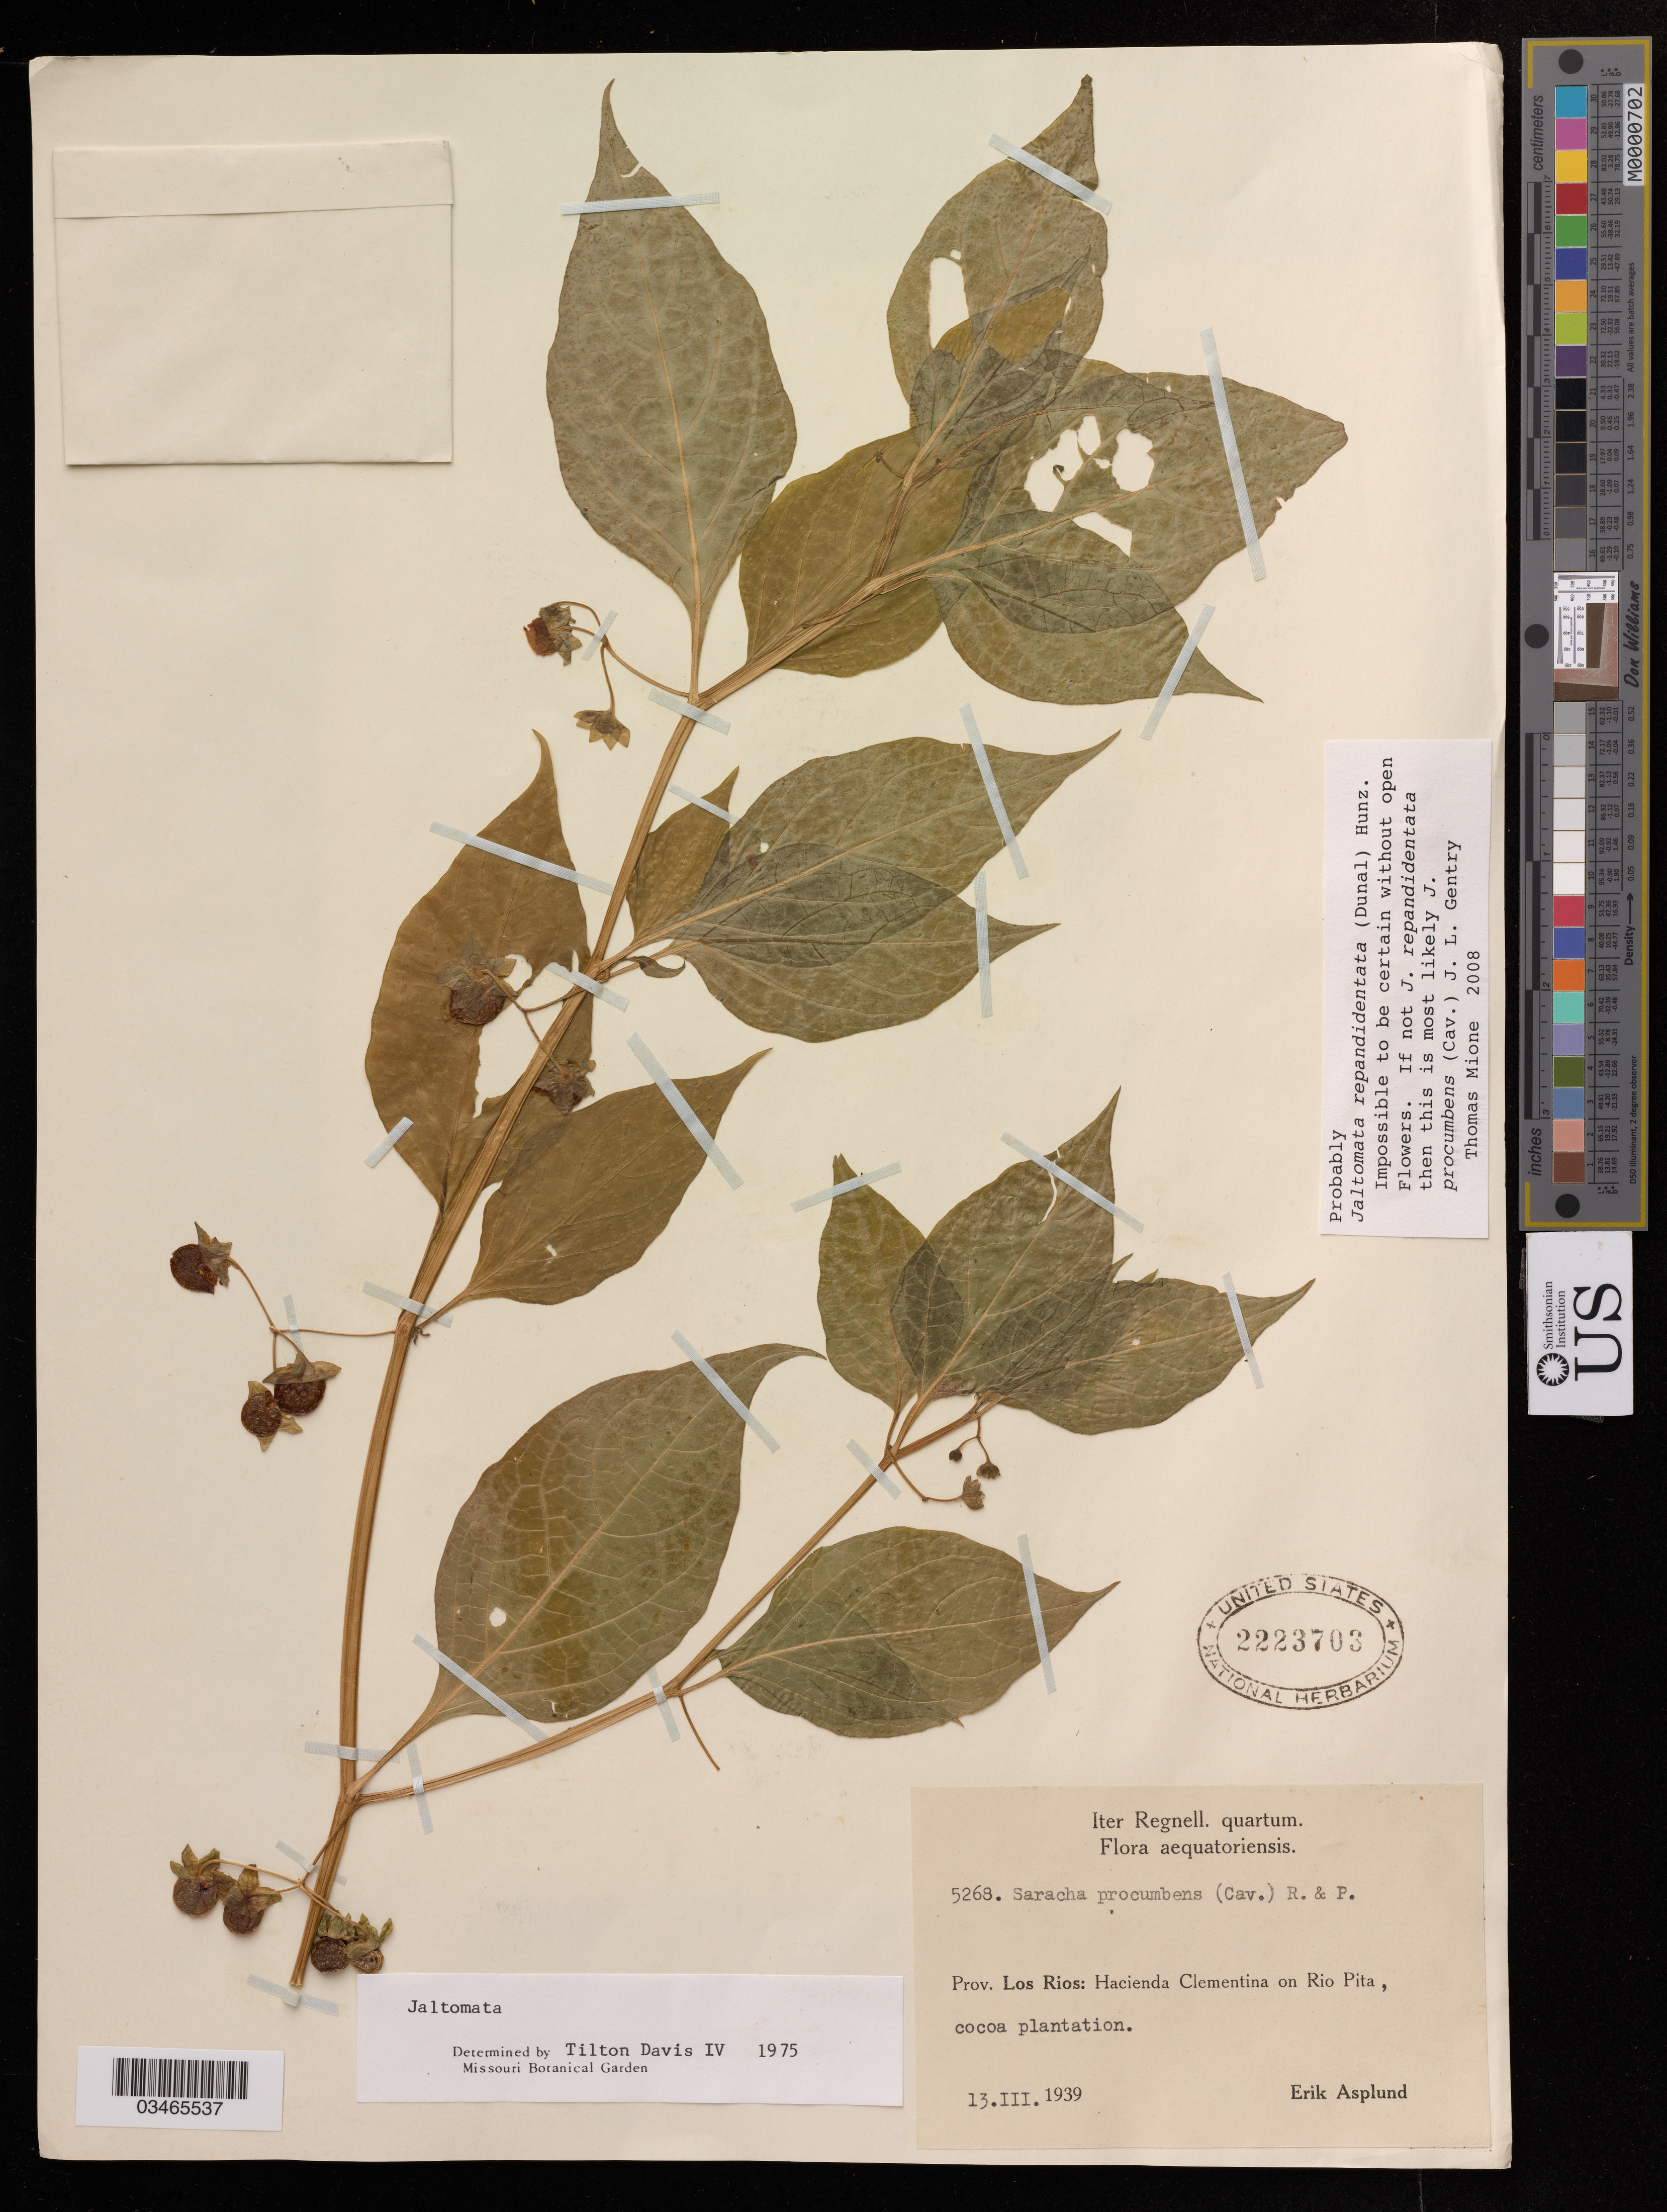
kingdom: Plantae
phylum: Tracheophyta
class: Magnoliopsida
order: Solanales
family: Solanaceae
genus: Jaltomata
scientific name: Jaltomata repandidentata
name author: (Dunal) Hunz.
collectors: E. Asplund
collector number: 5268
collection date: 1939-03-13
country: Ecuador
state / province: Los Ríos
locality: Hacienda Clementina on Rio Pita, cocoa plantation.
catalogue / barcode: US 2223703